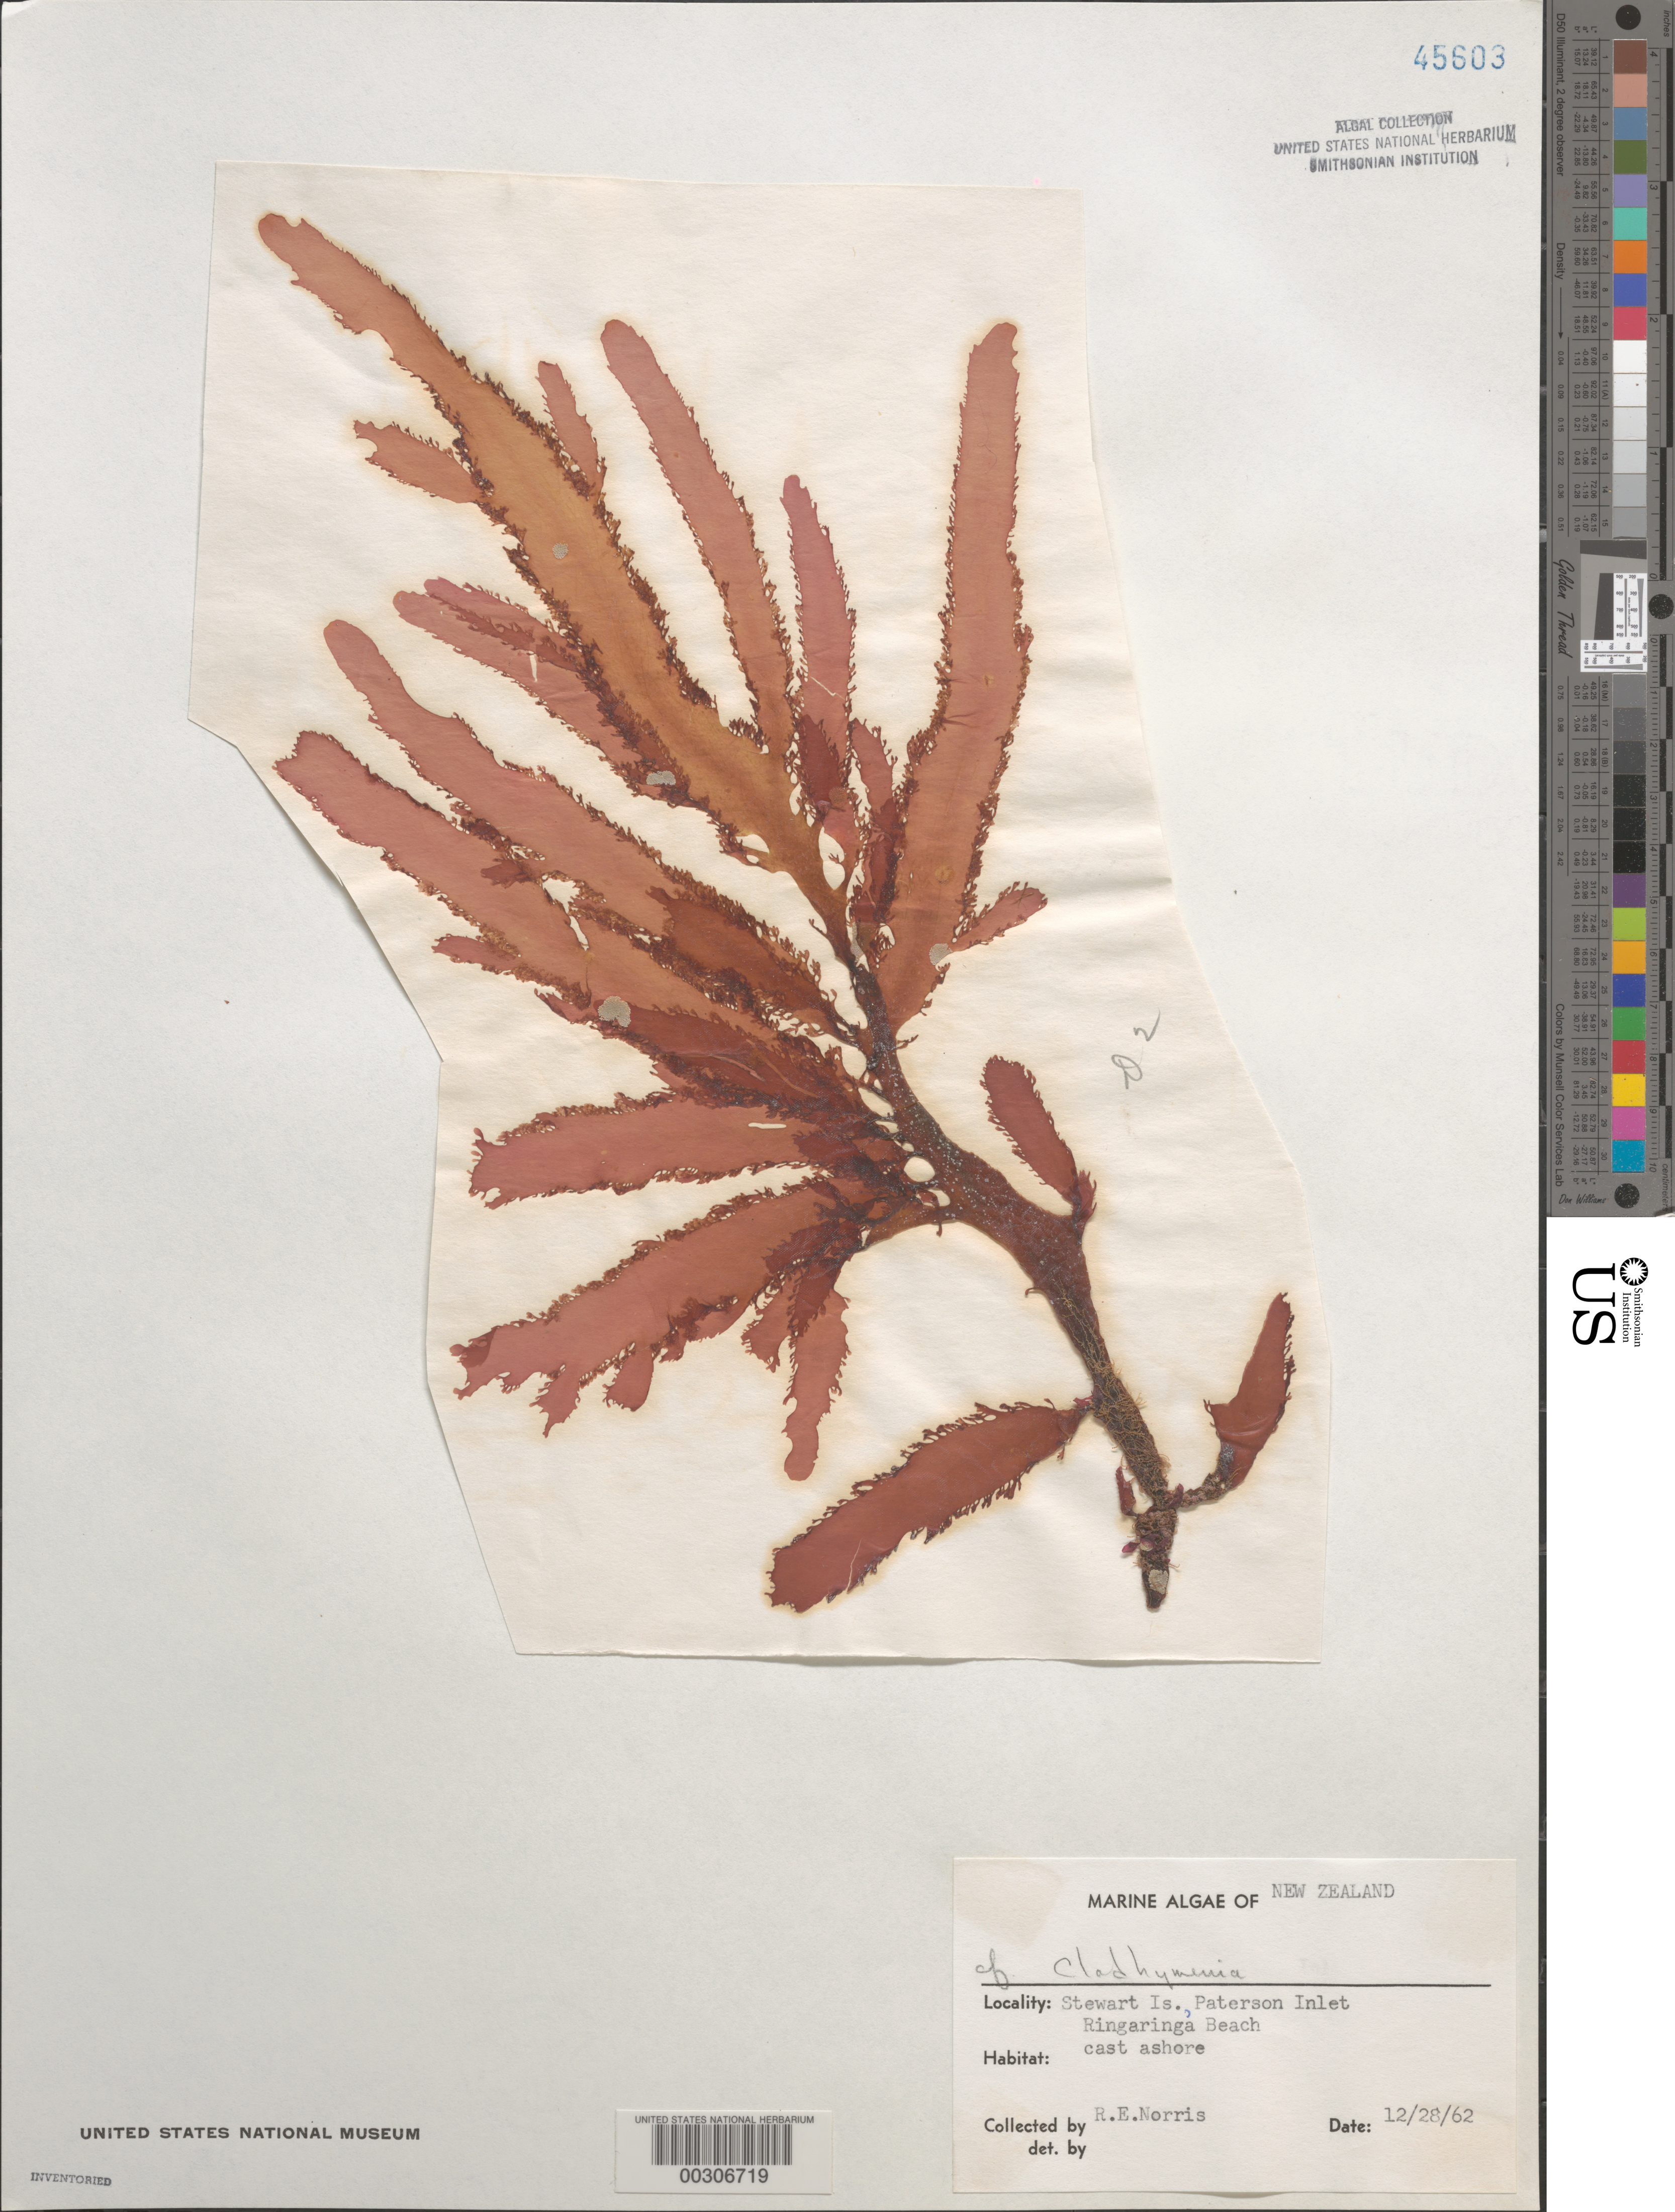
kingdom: Plantae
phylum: Rhodophyta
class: Florideophyceae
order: Ceramiales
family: Rhodomelaceae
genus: Cladhymenia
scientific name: Cladhymenia sp.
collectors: R. E. Norris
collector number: D2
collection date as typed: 28 Dec 1962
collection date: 1962-12-28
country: New Zealand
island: Stewart Island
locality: Ringaringa Beach, Paterson Inlet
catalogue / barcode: US 45603